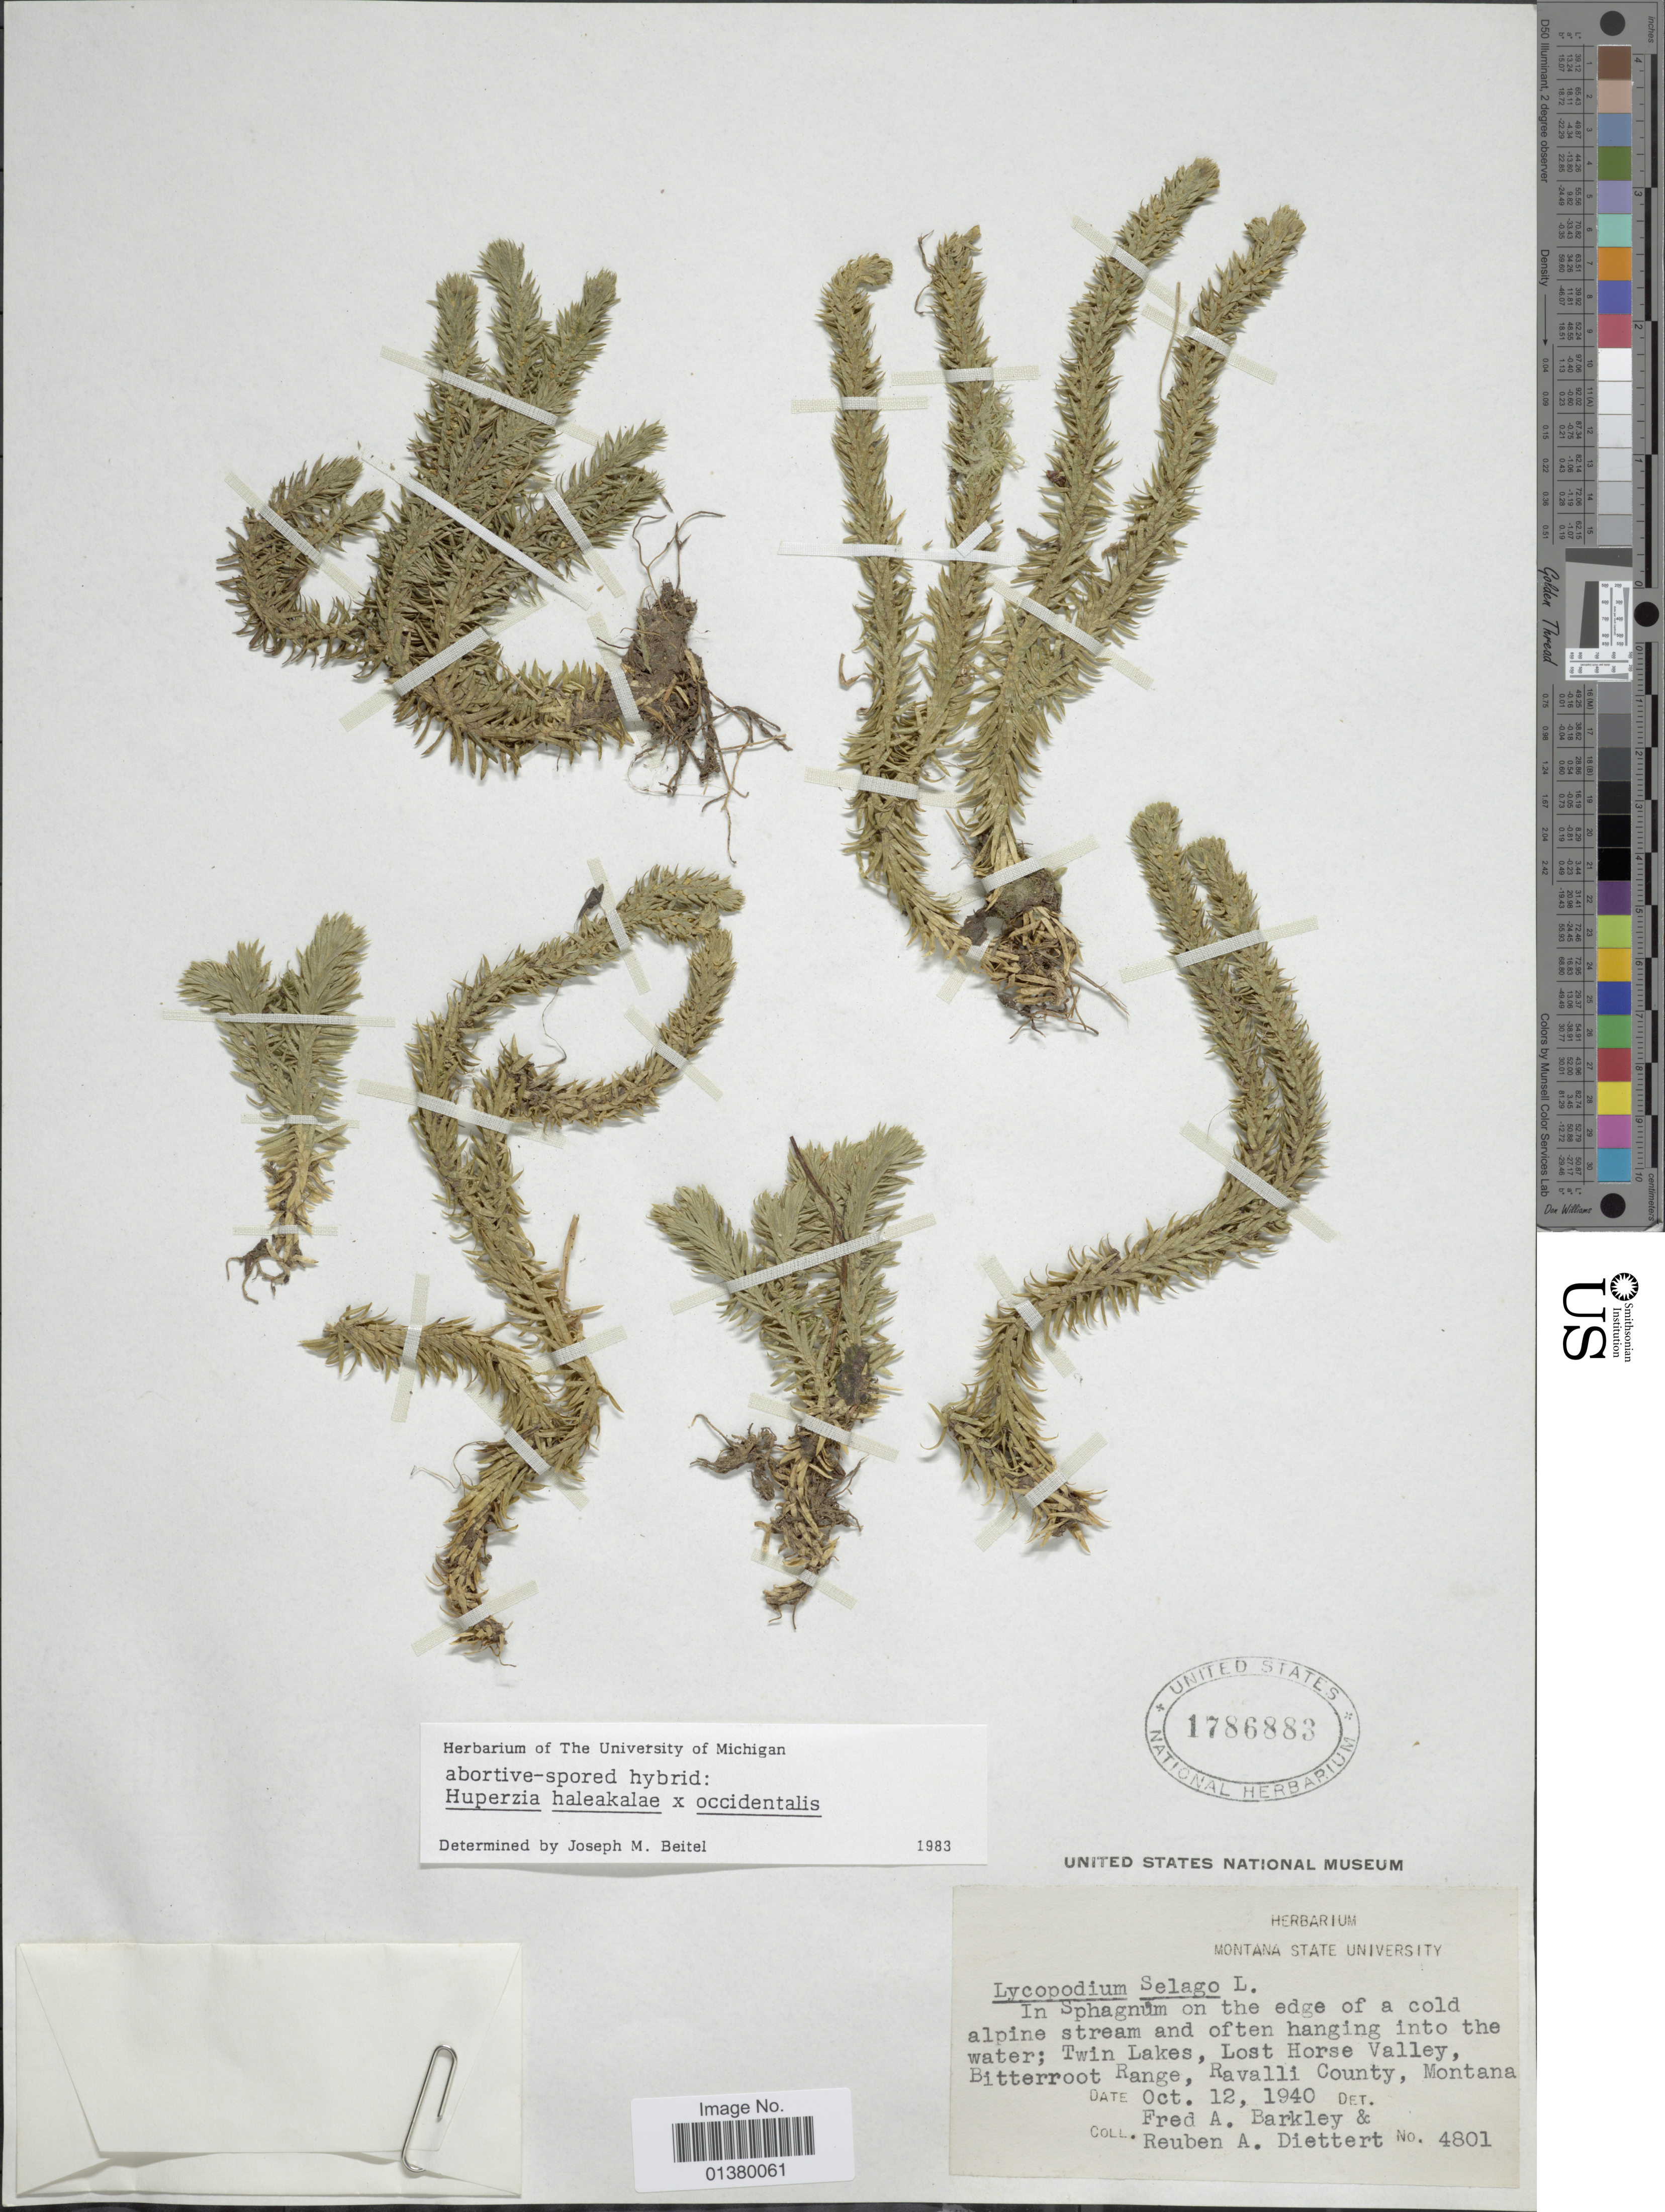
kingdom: Plantae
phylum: Tracheophyta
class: Lycopodiopsida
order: Lycopodiales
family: Lycopodiaceae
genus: Huperzia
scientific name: Huperzia haleakalae x H. occidentalis (Clute) Kartesz & Gandhi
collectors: F. A. Barkley & R. Diettert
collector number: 4801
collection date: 1940-10-12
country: United States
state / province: Montana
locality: Twin Lakes, Lost Horse Valley, Bitterroot Range, Ravalli County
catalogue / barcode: US 1786883